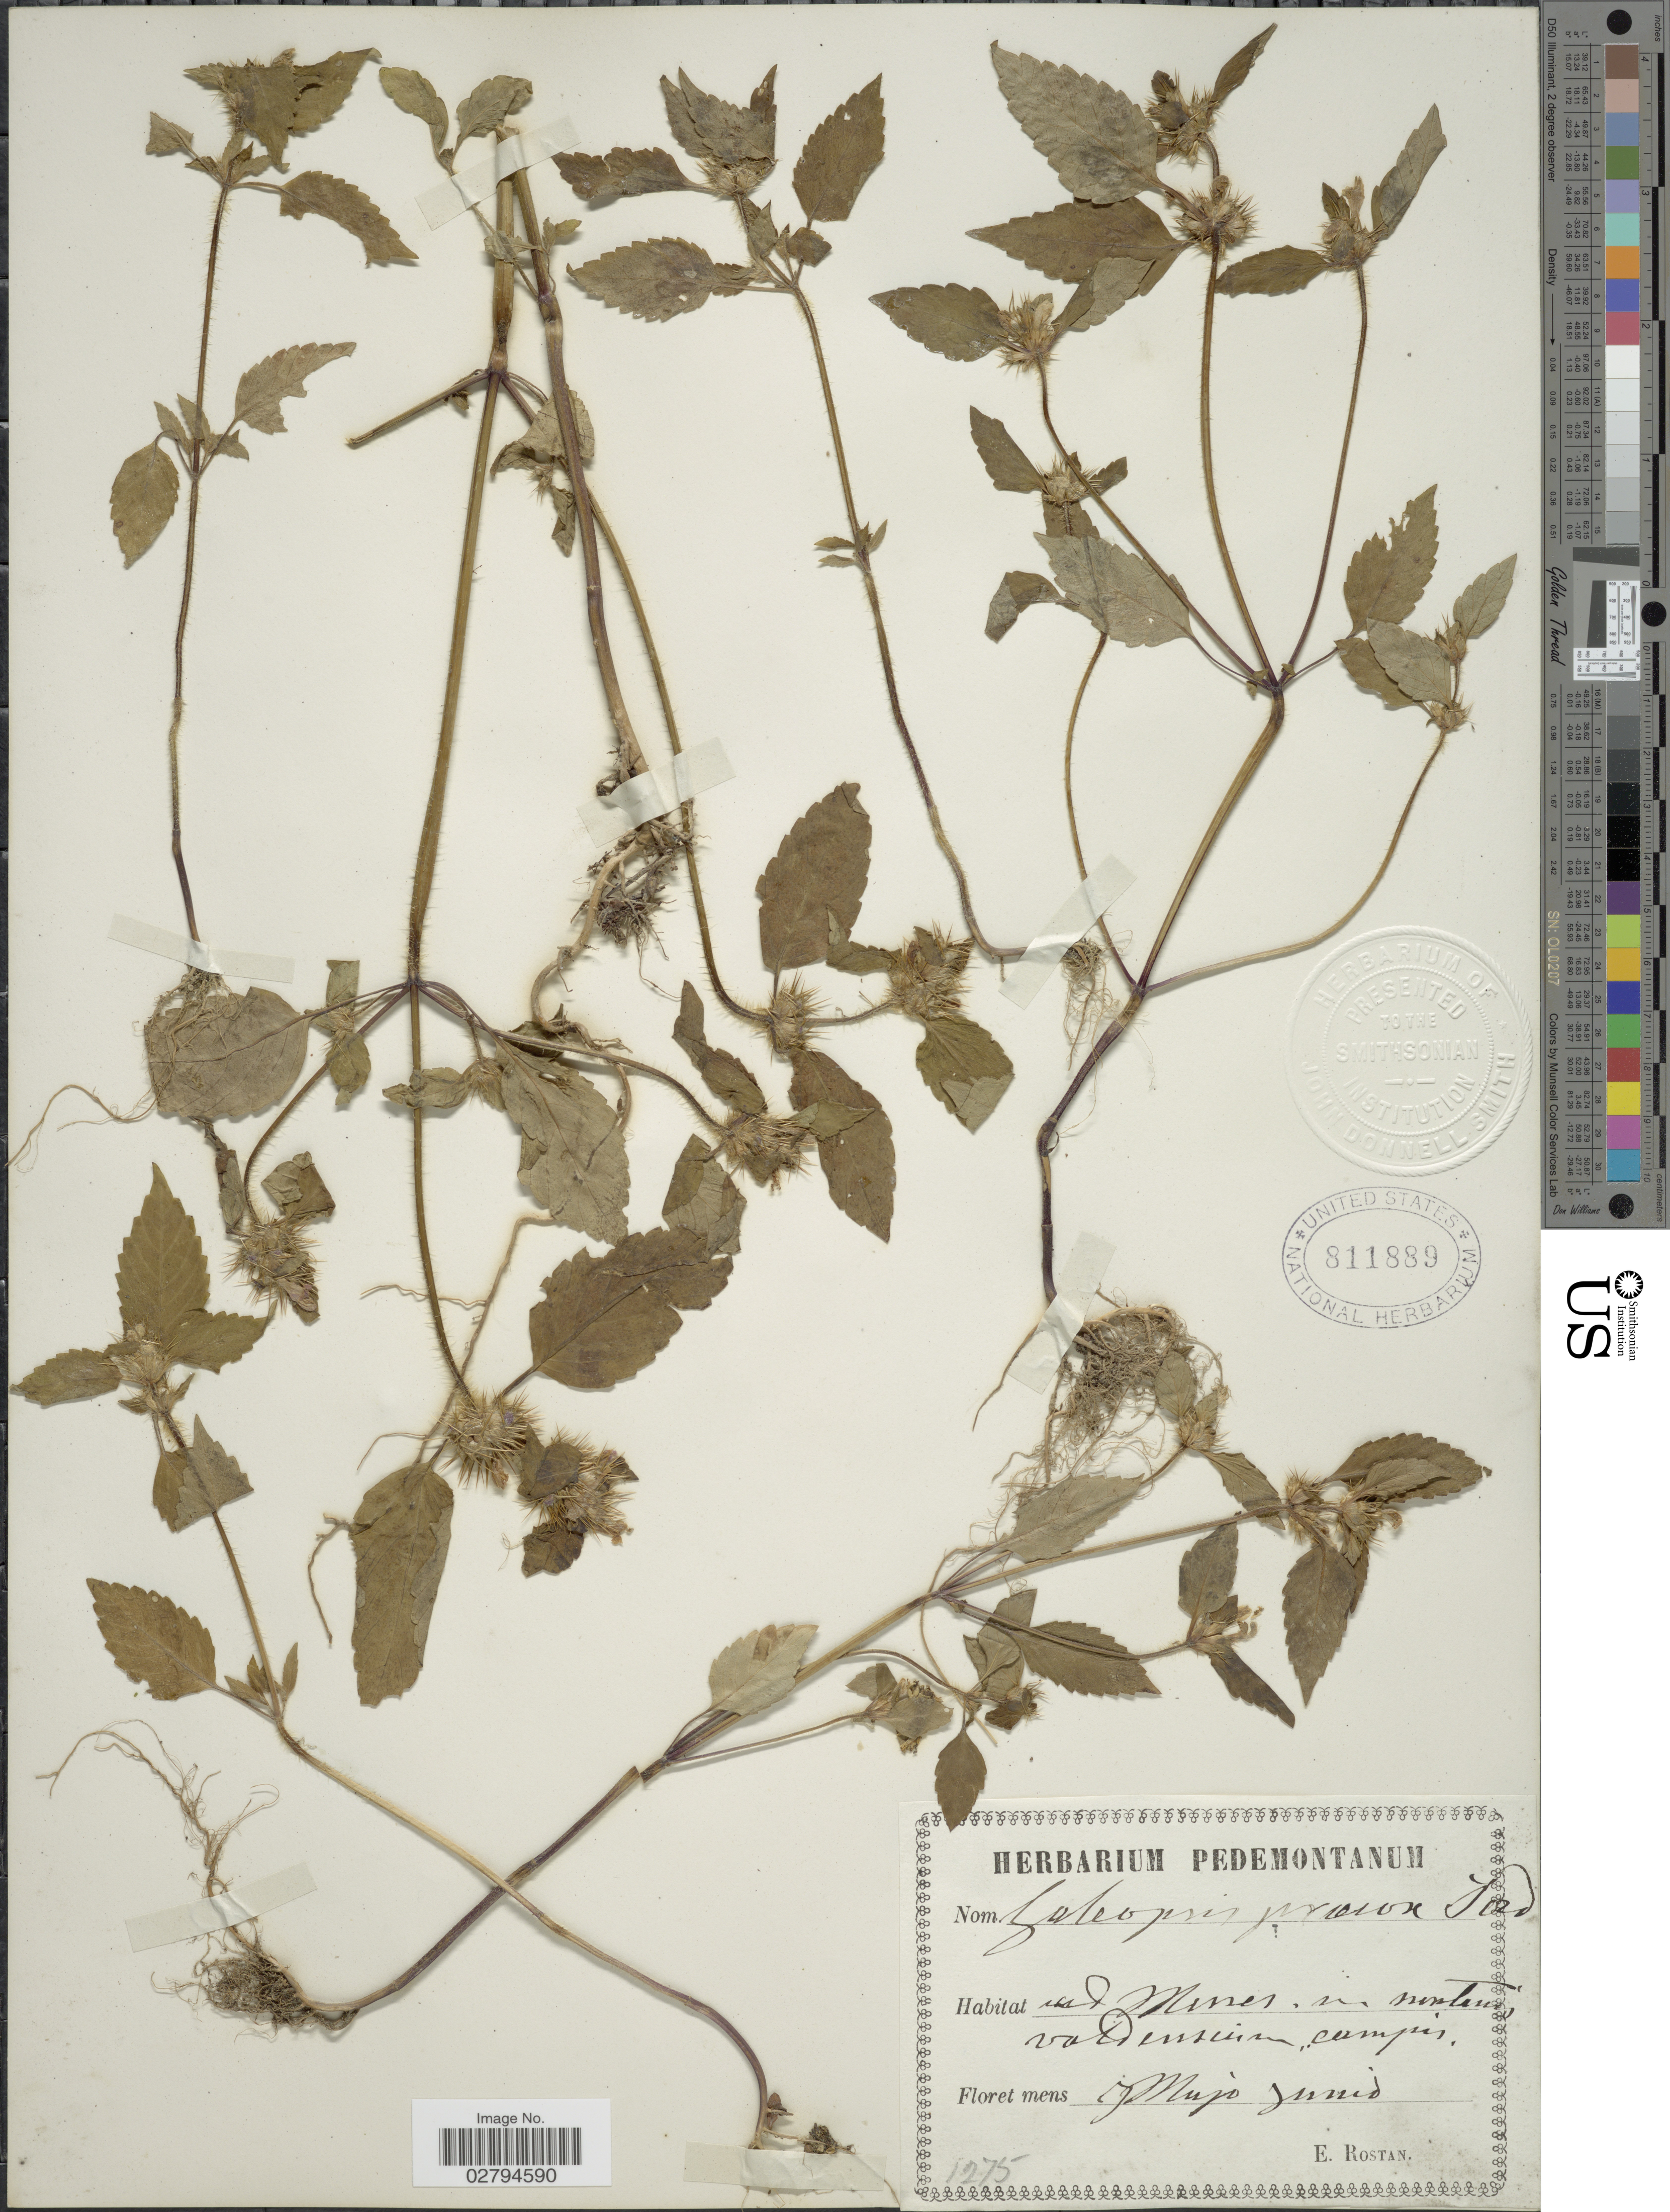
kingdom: Plantae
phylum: Tracheophyta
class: Magnoliopsida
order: Lamiales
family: Lamiaceae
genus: Galeopsis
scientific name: Galeopsis praecox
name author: Jord.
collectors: E. Rostan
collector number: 1275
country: Italy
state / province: Piedmont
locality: Ad Menes [interpreted].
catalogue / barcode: US 811889